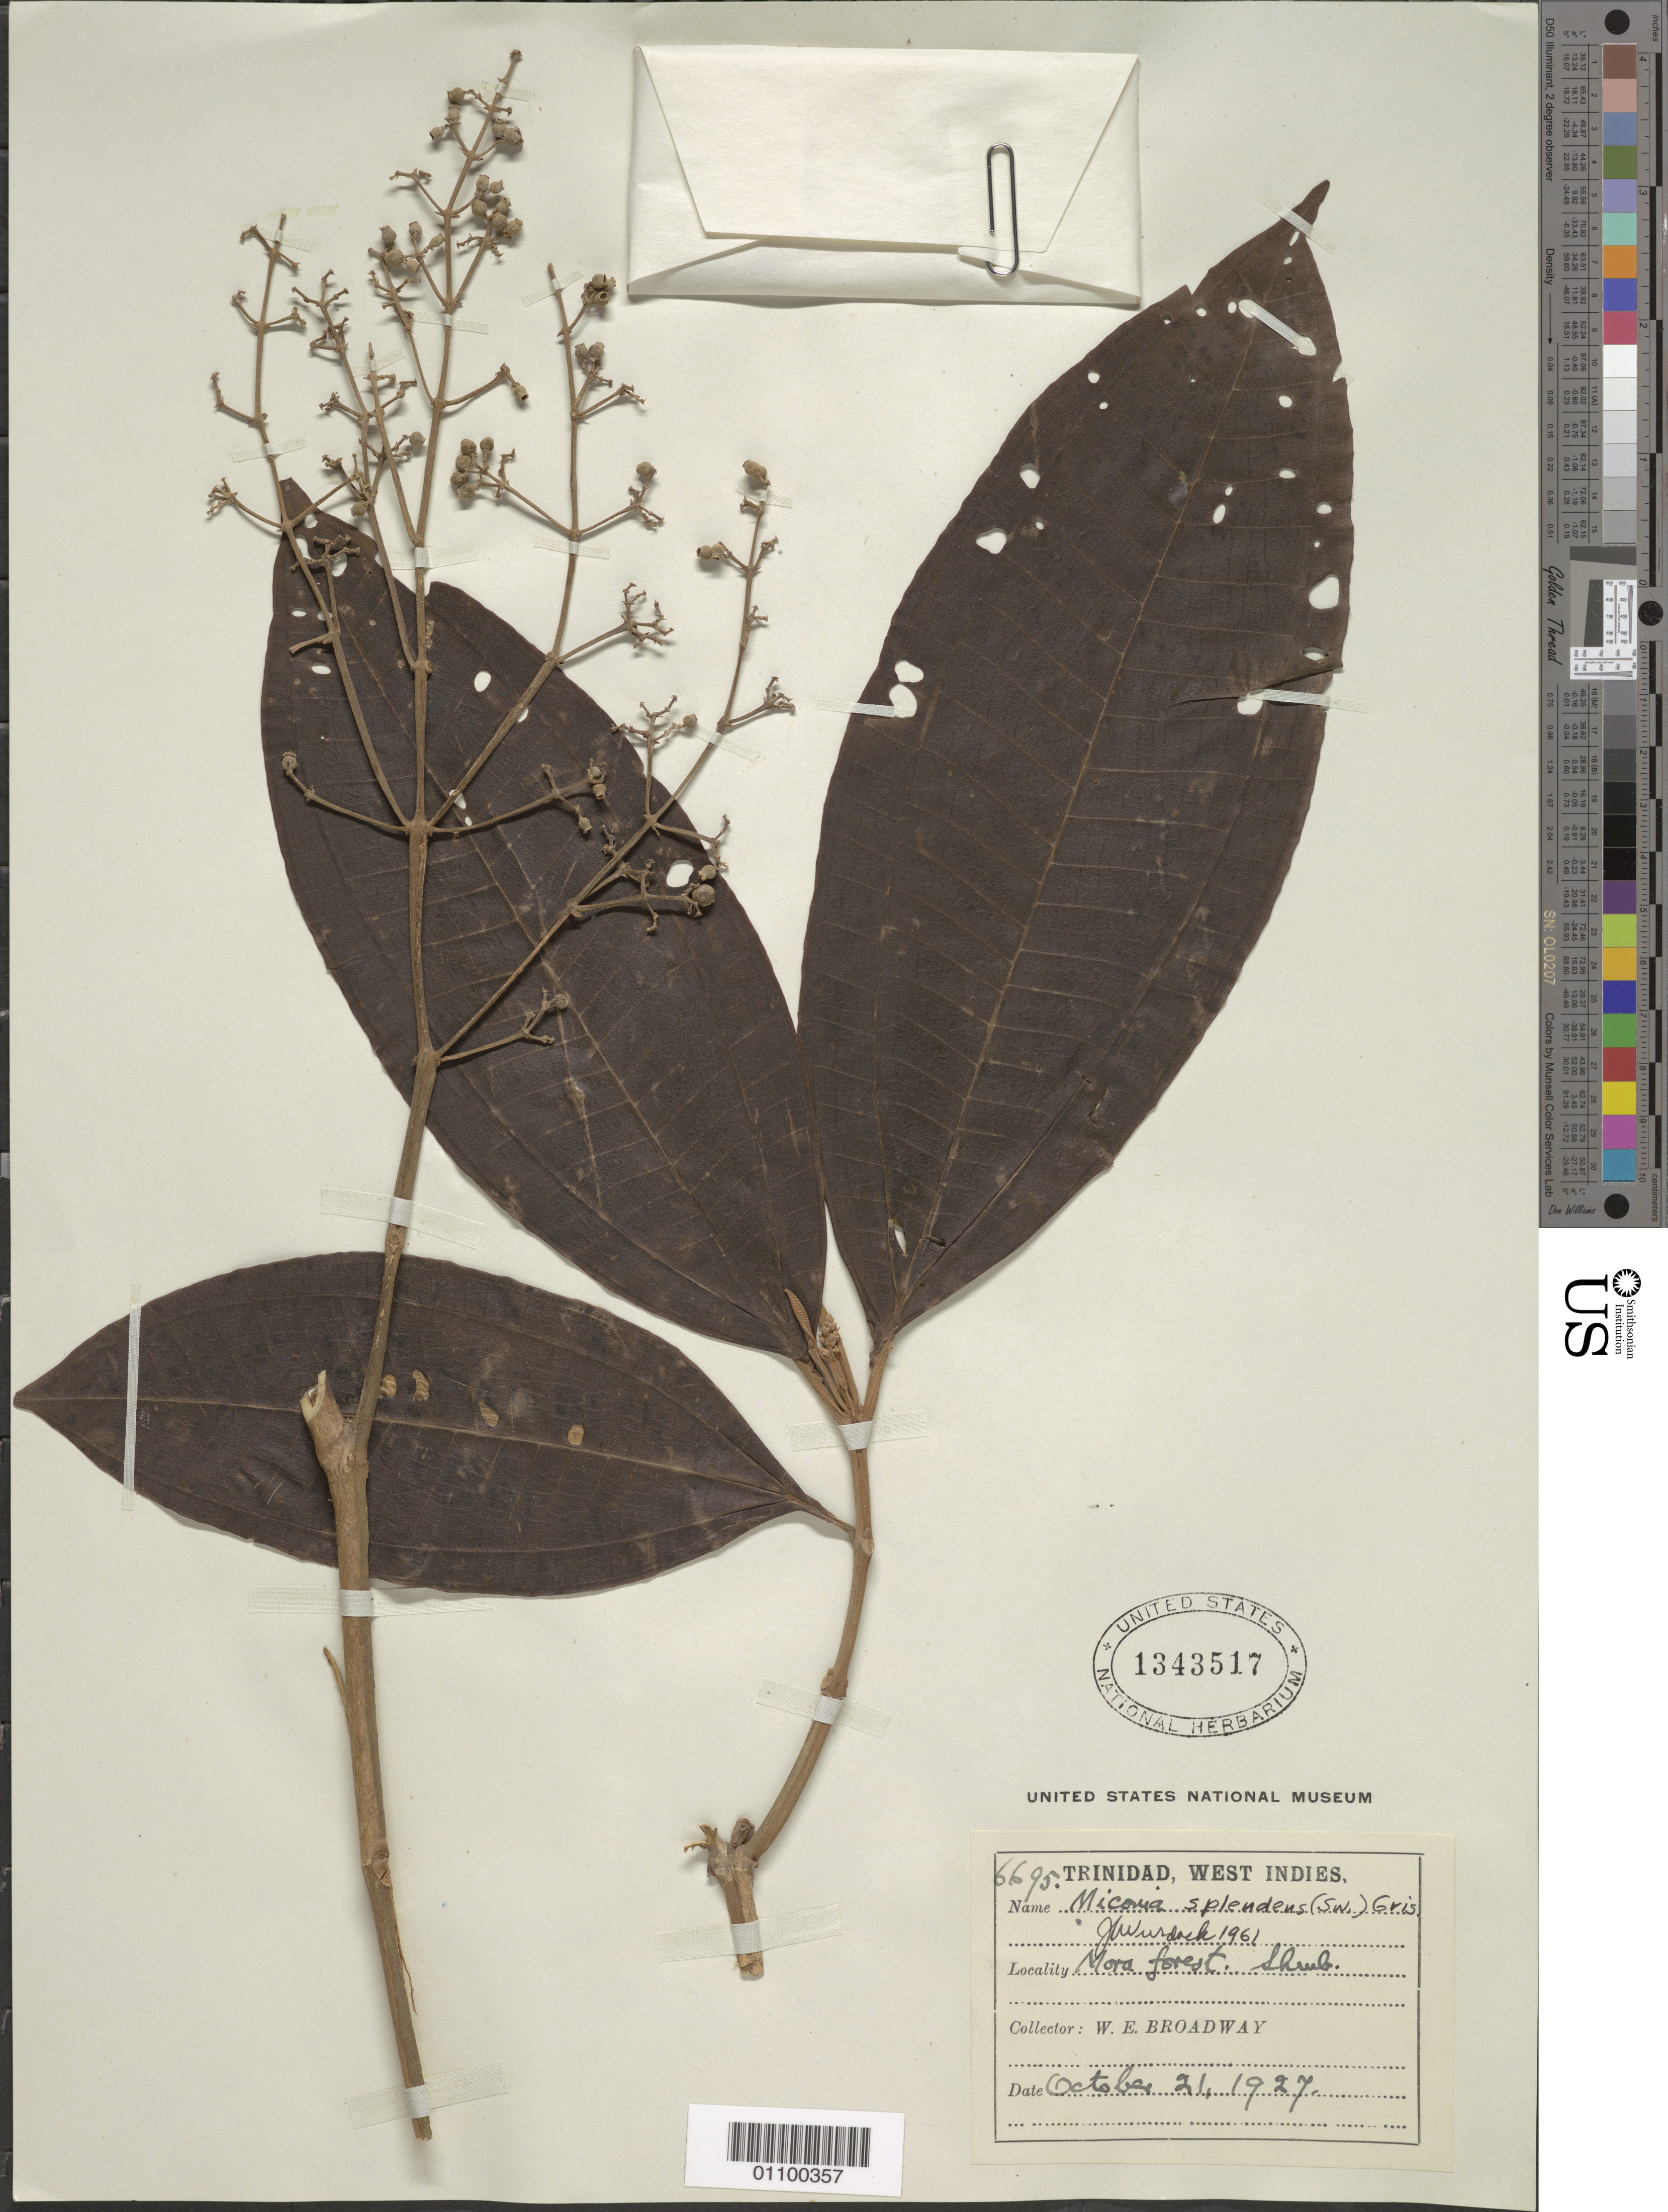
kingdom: Plantae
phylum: Tracheophyta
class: Magnoliopsida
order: Myrtales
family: Melastomataceae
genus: Miconia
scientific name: Miconia splendens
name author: (Sw.) Griseb.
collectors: W. E. Broadway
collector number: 6695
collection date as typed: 21 Oct 1927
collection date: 1927-10-21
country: Trinidad and Tobago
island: Trinidad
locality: Mora forest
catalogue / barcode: US 1343517